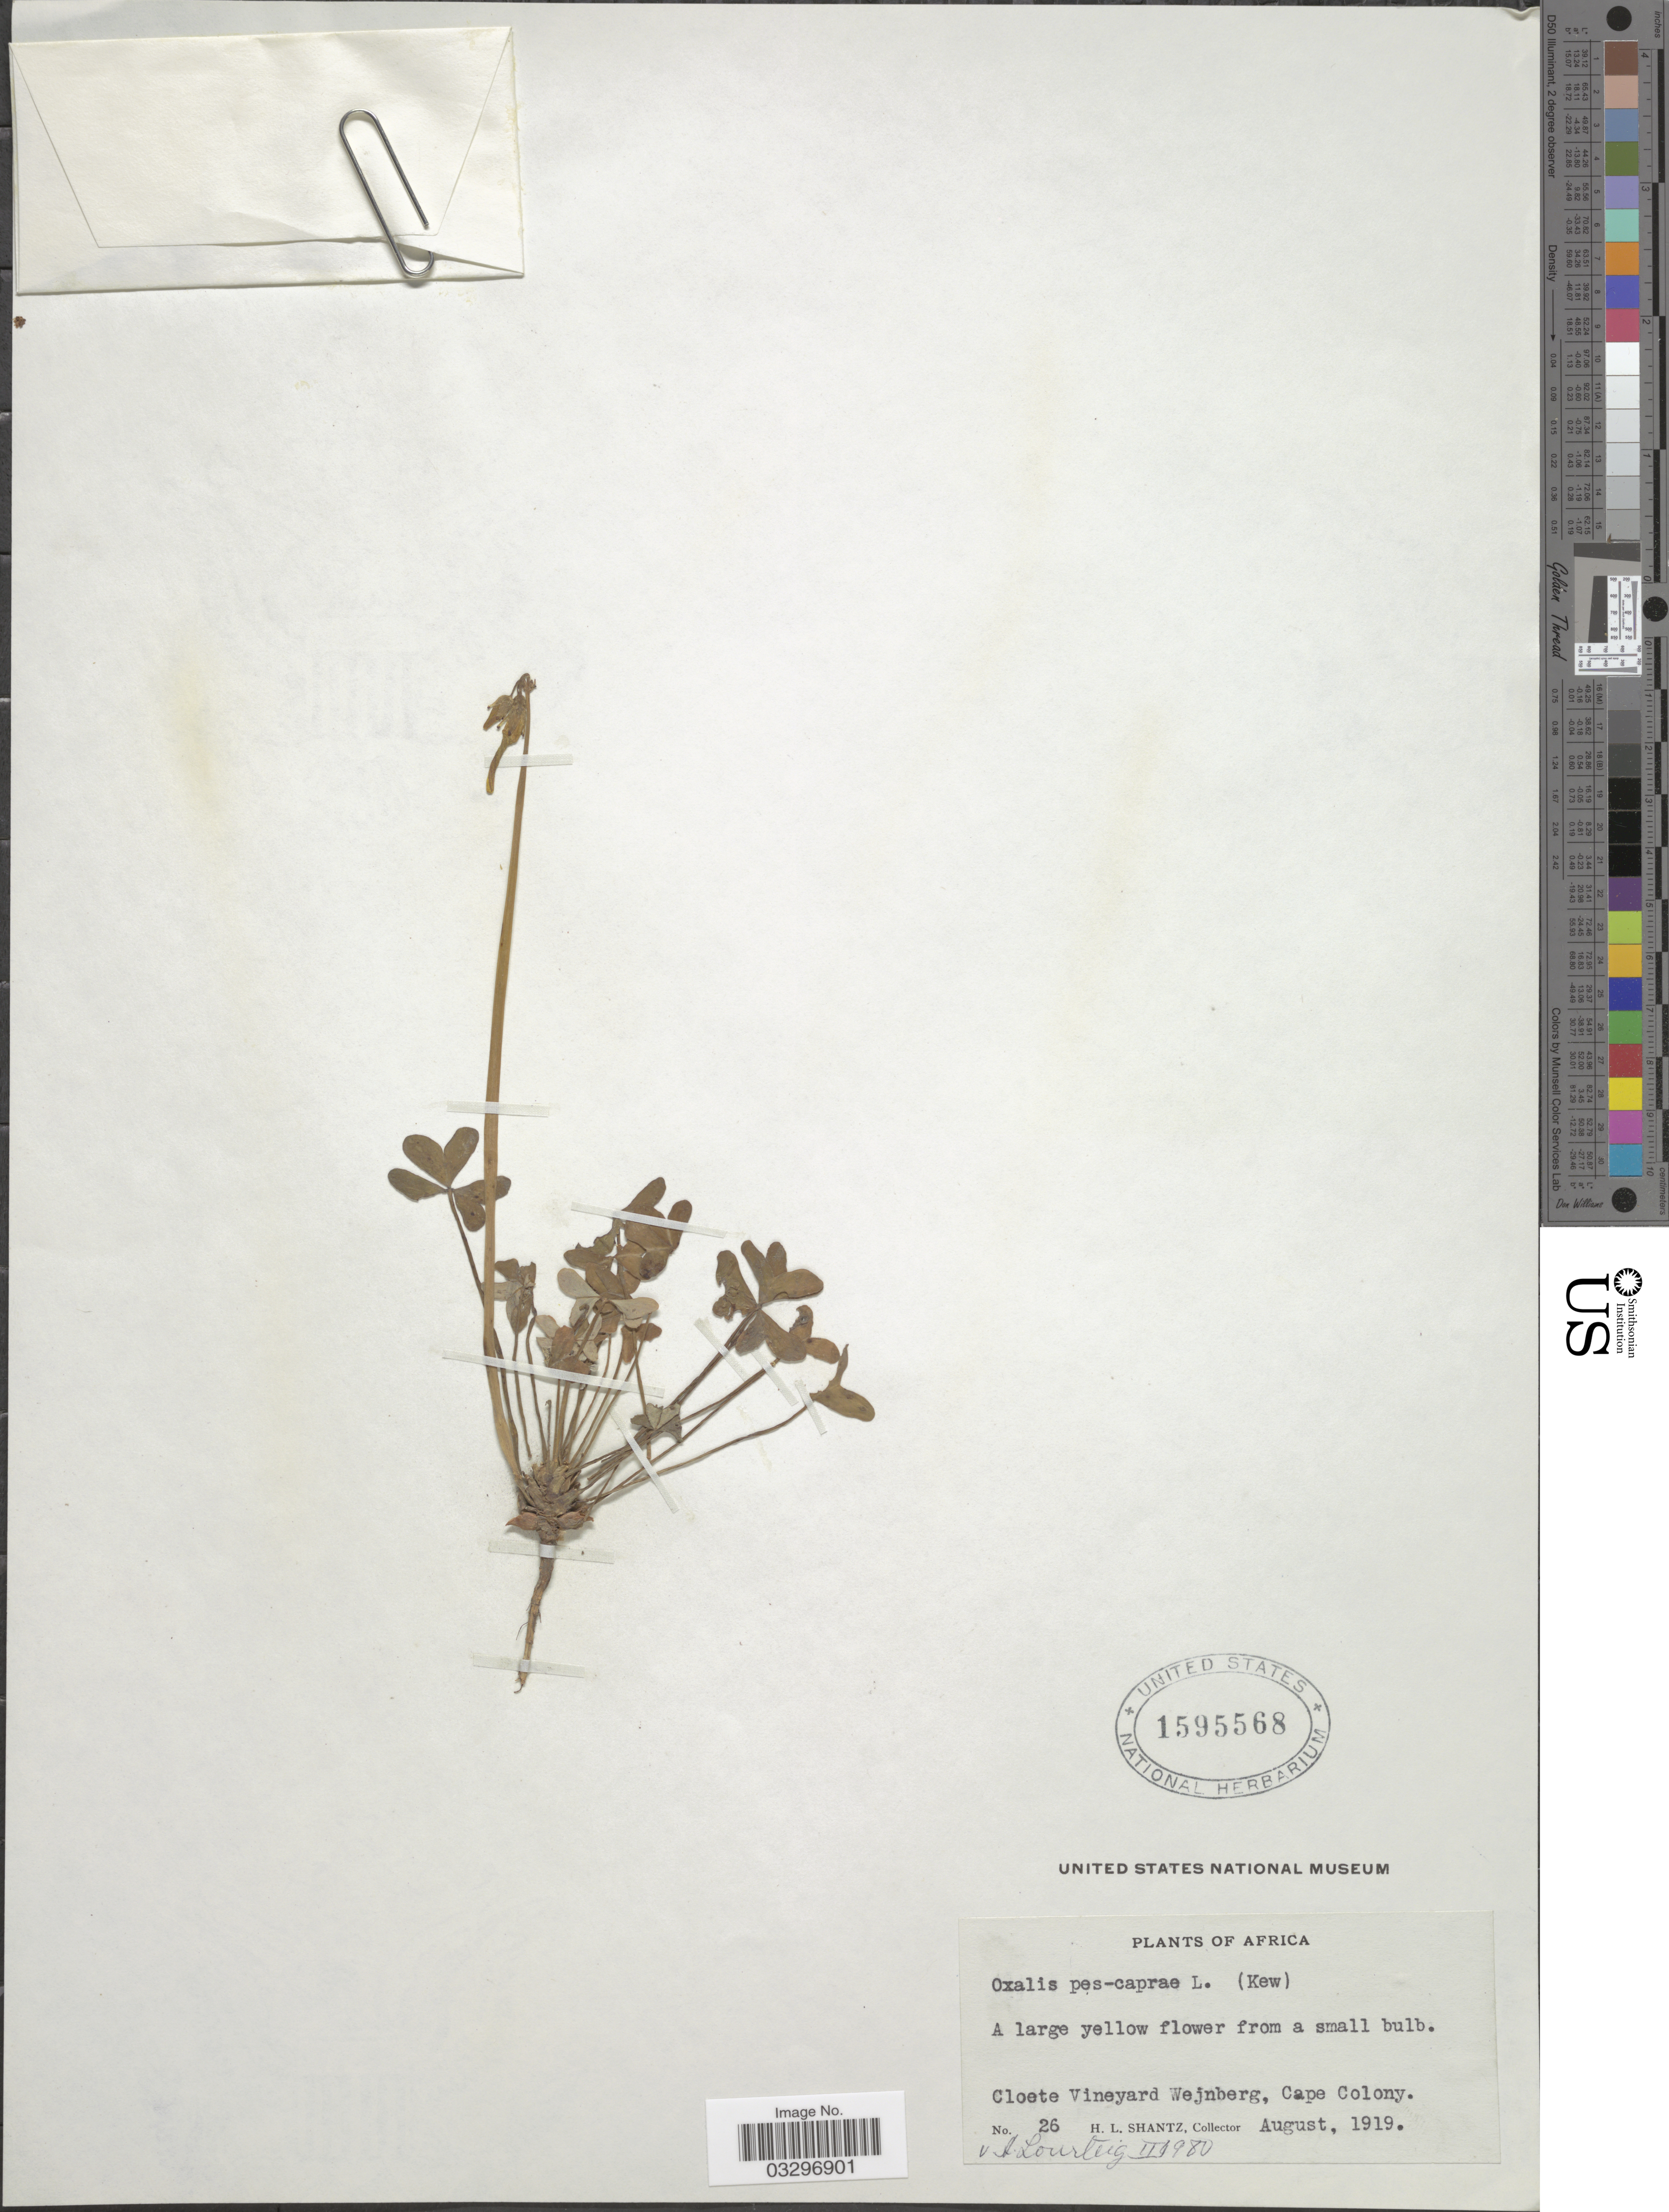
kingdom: Plantae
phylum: Tracheophyta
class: Magnoliopsida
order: Oxalidales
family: Oxalidaceae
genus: Oxalis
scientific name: Oxalis pes-caprae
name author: L.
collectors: H. Shantz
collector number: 26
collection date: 1919-08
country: South Africa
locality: Africa. Cloete Vineyard Wejnberg, Cape Colony.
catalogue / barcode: US 1595568